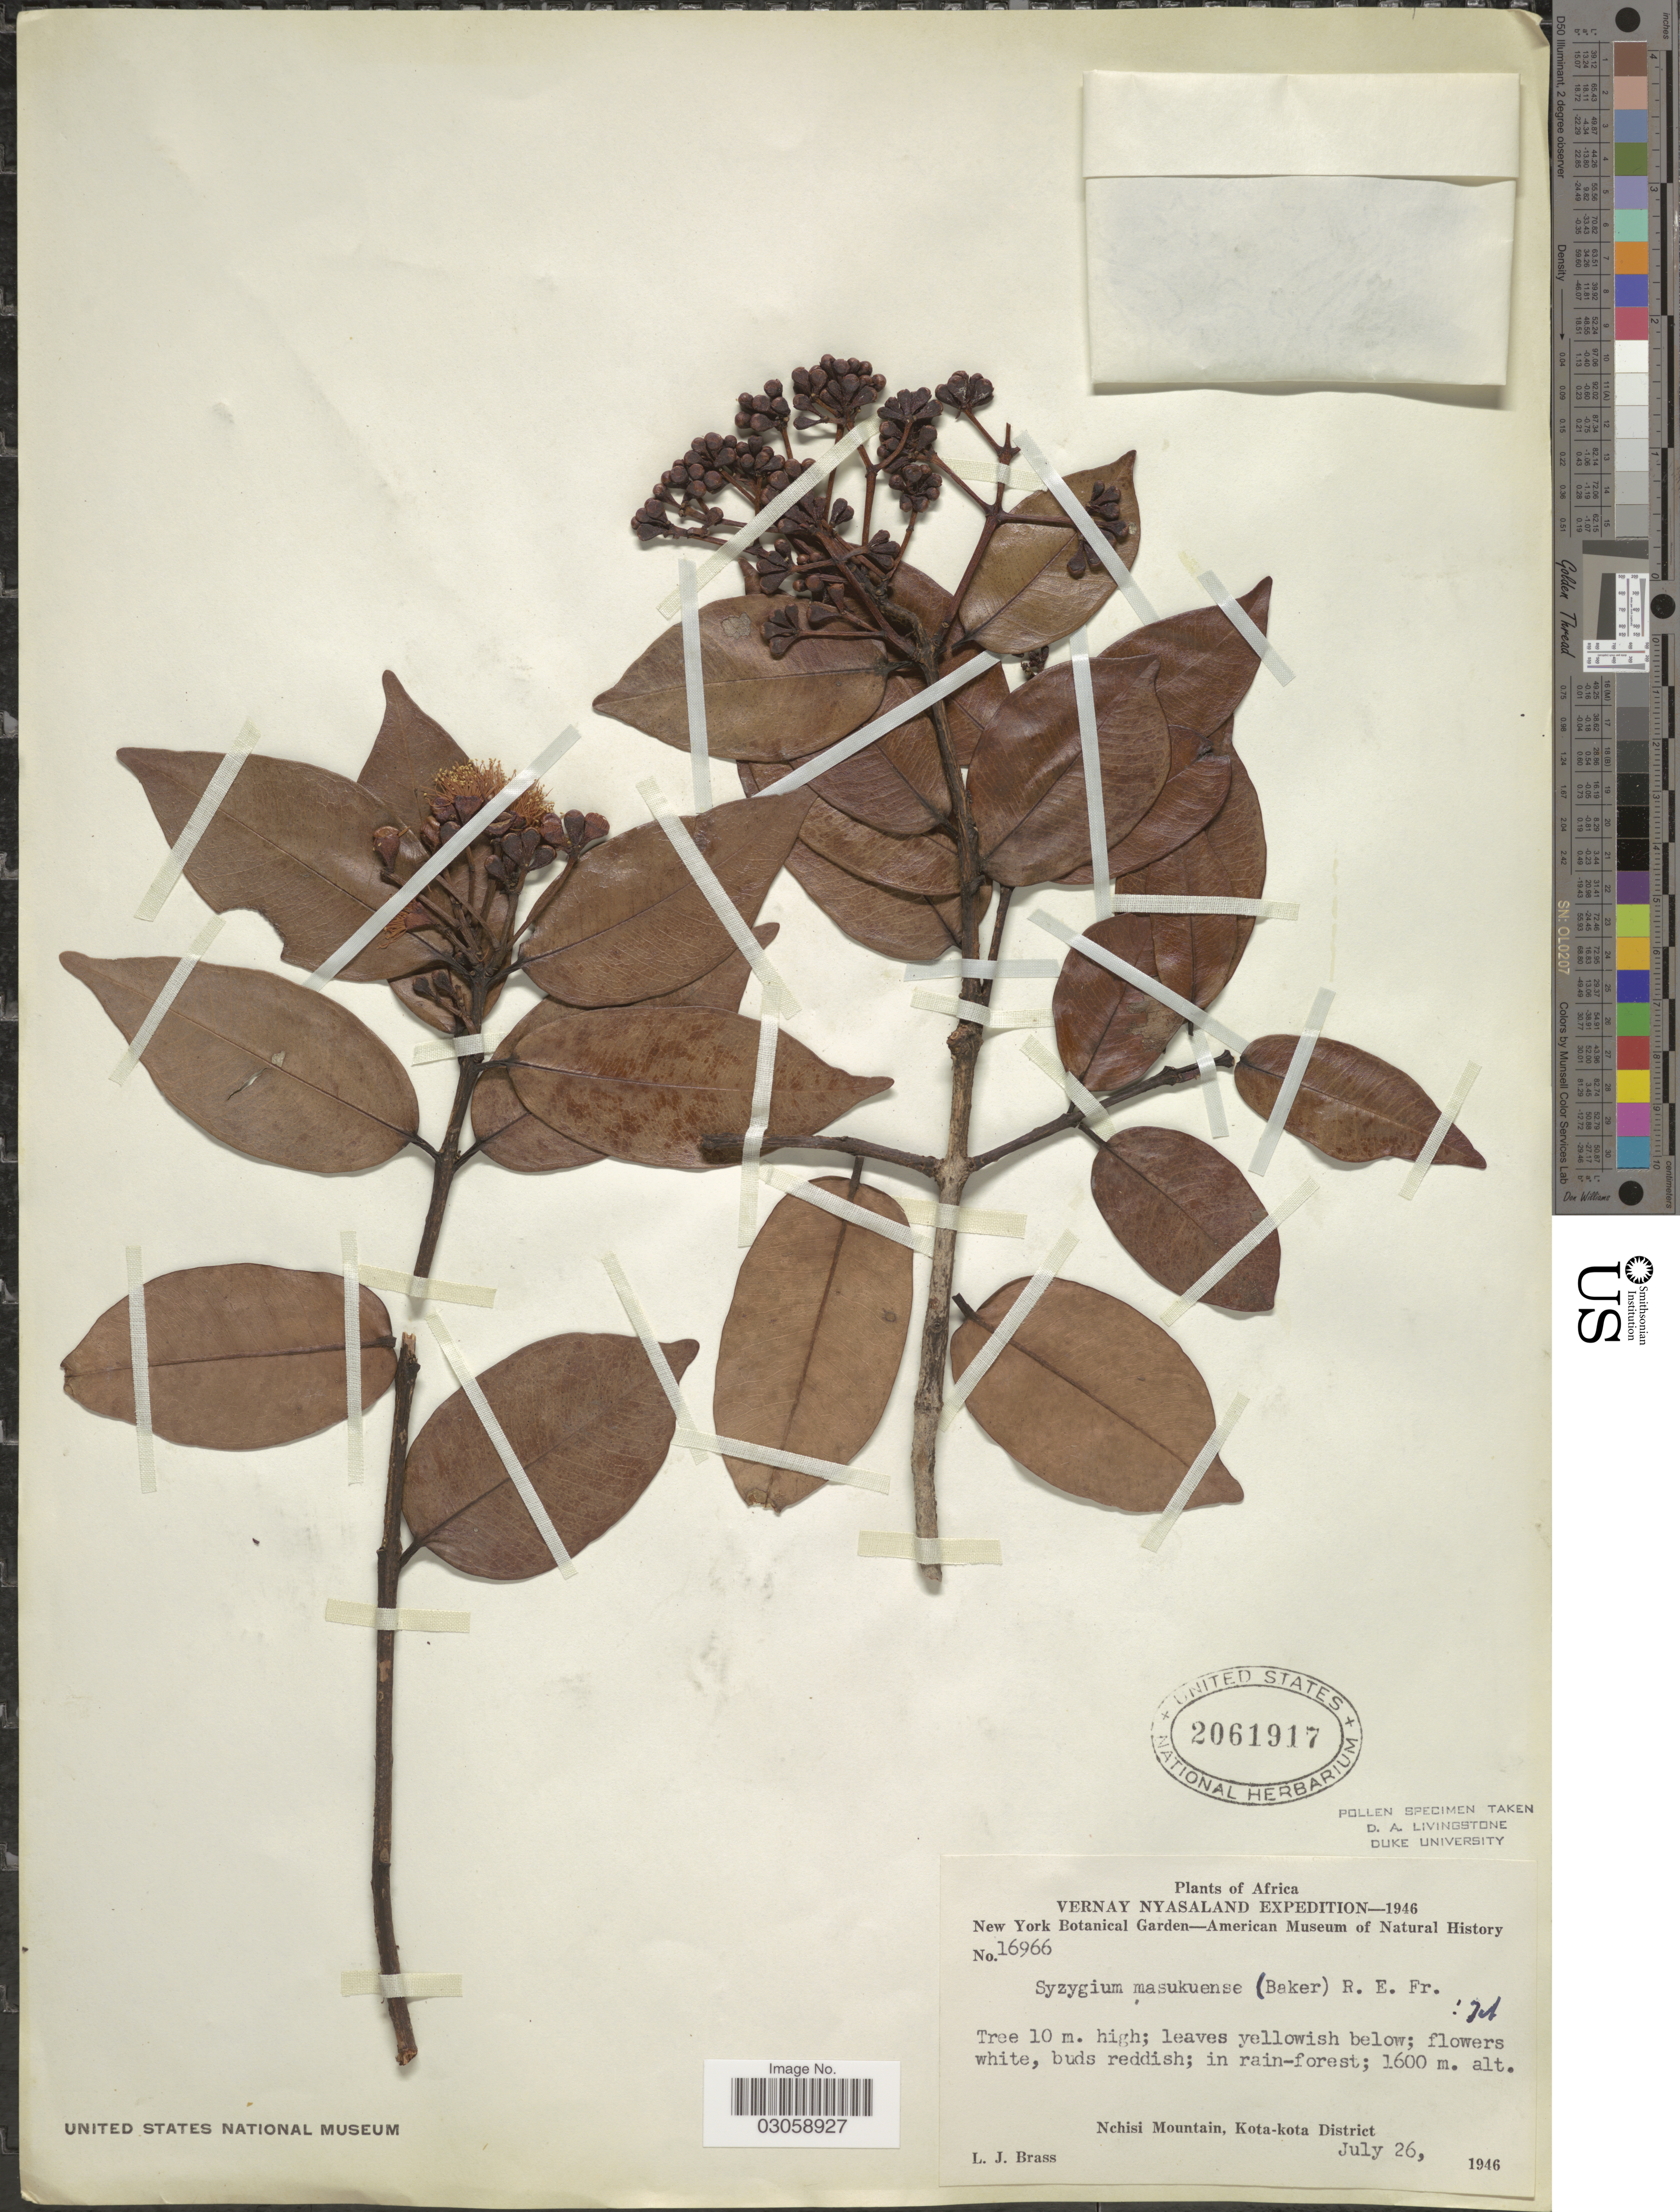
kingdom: Plantae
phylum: Tracheophyta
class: Magnoliopsida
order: Myrtales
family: Myrtaceae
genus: Syzygium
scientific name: Syzygium masukuense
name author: (Baker) R.E. Fr.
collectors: L. J. Brass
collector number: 16966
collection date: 1946-07-26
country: Malawi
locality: Vernay Nyasaland, Nchisi Mountain, Kota-Kota District.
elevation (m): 1600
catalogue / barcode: US 2061917